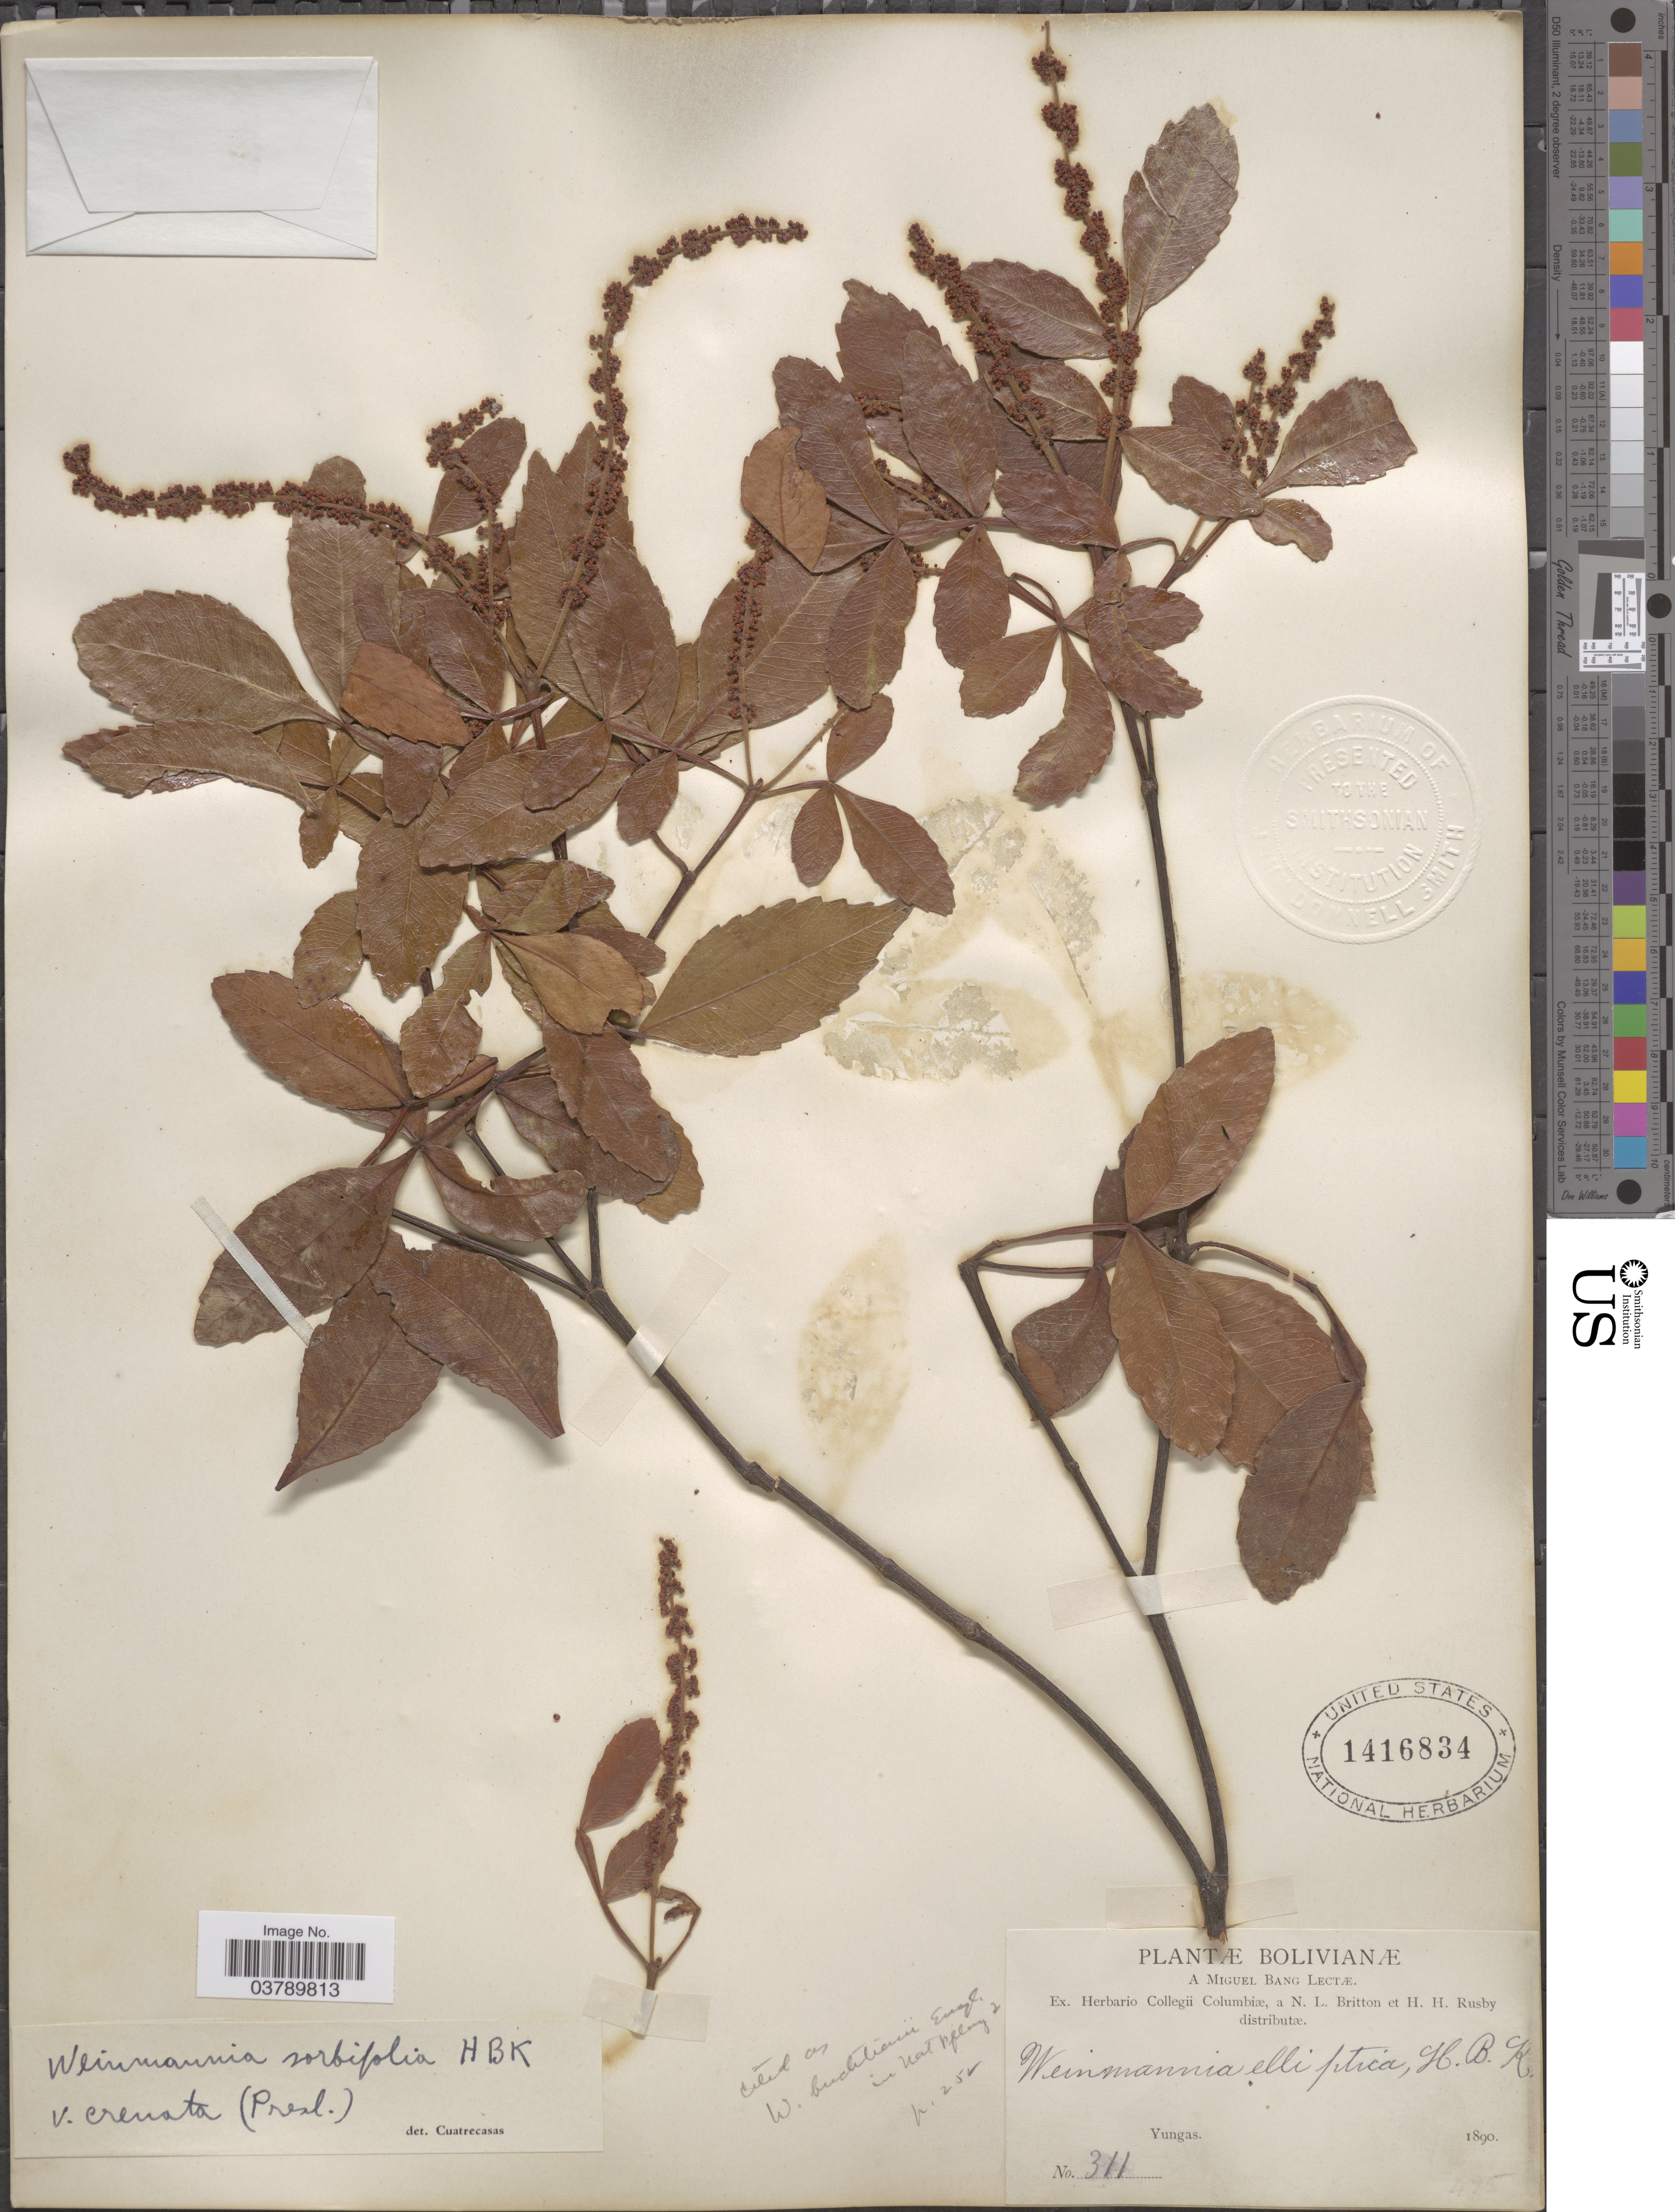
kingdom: Plantae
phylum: Tracheophyta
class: Magnoliopsida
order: Oxalidales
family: Cunoniaceae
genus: Weinmannia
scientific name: Weinmannia sorbifolia var. crenata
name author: Kunth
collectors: M. Bang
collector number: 311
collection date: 1890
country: Bolivia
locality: Yungas.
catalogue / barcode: US 1416834